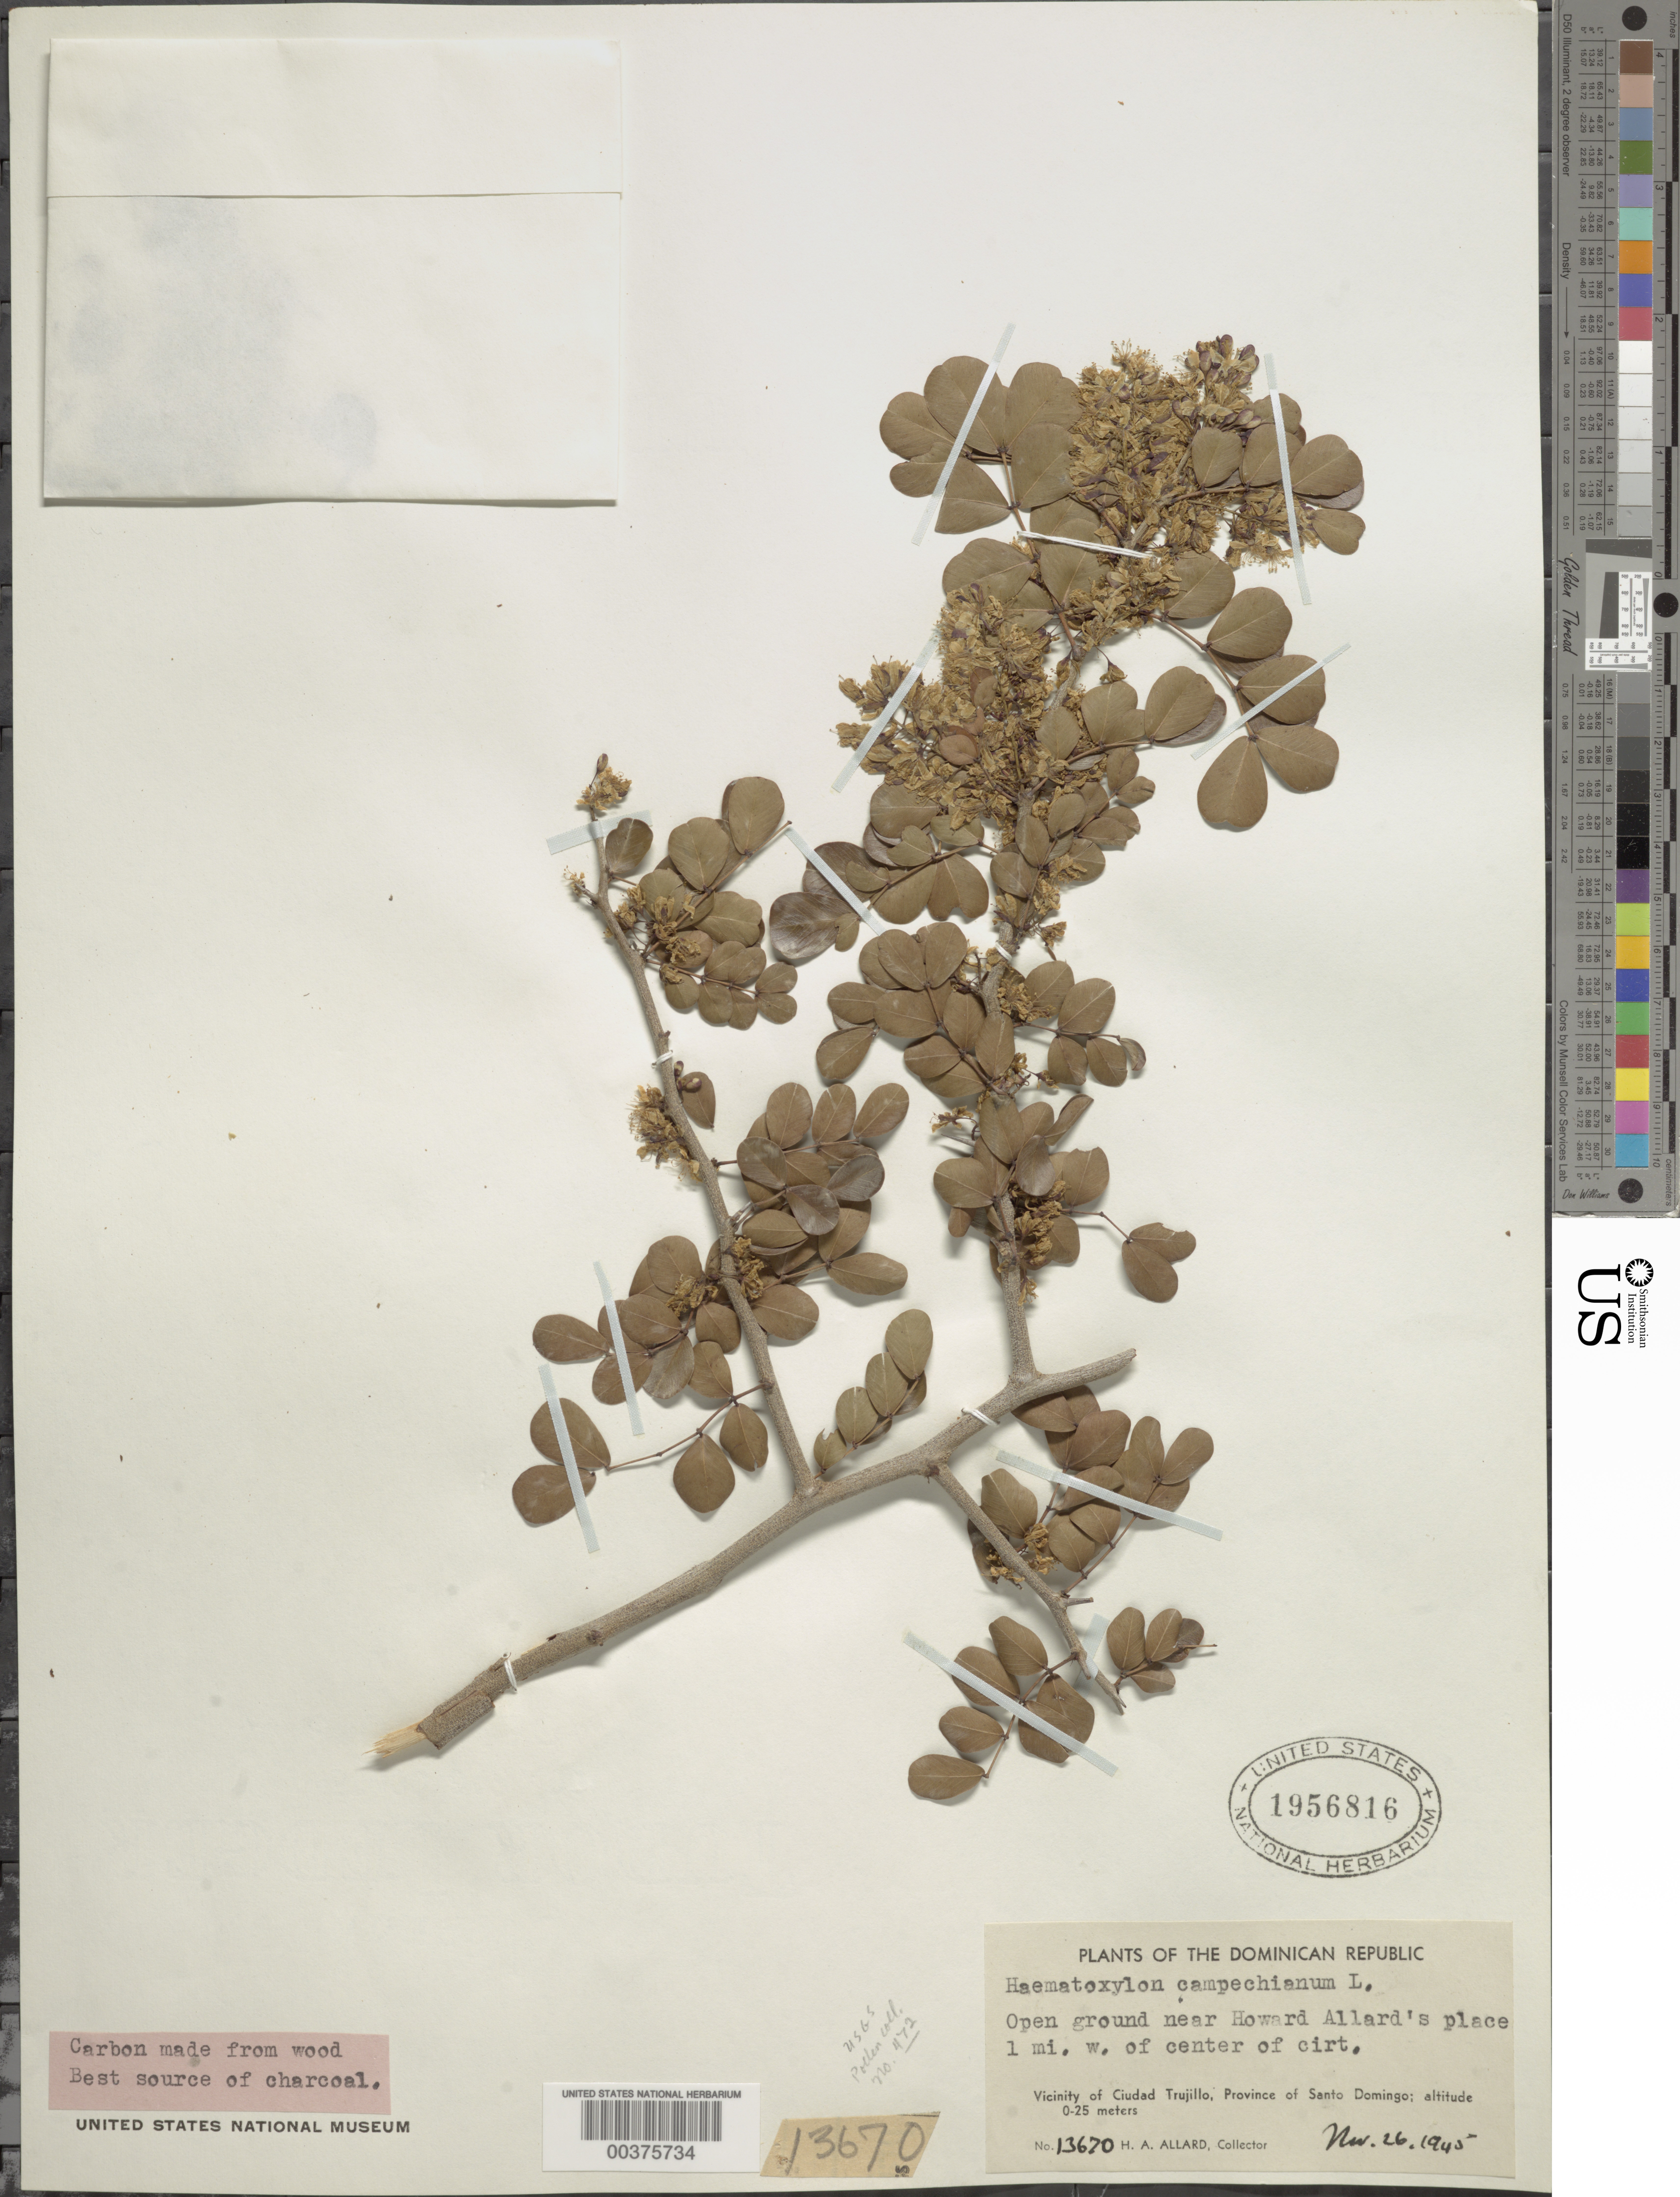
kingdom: Plantae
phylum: Tracheophyta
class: Magnoliopsida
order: Fabales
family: Fabaceae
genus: Haematoxylum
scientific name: Haematoxylum campechianum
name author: L.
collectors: H. A. Allard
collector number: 13670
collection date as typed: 26 Nov 1945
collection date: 1945-11-26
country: Dominican Republic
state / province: Distrito Nacional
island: Hispaniola Island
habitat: Open ground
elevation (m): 0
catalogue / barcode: US 1956816